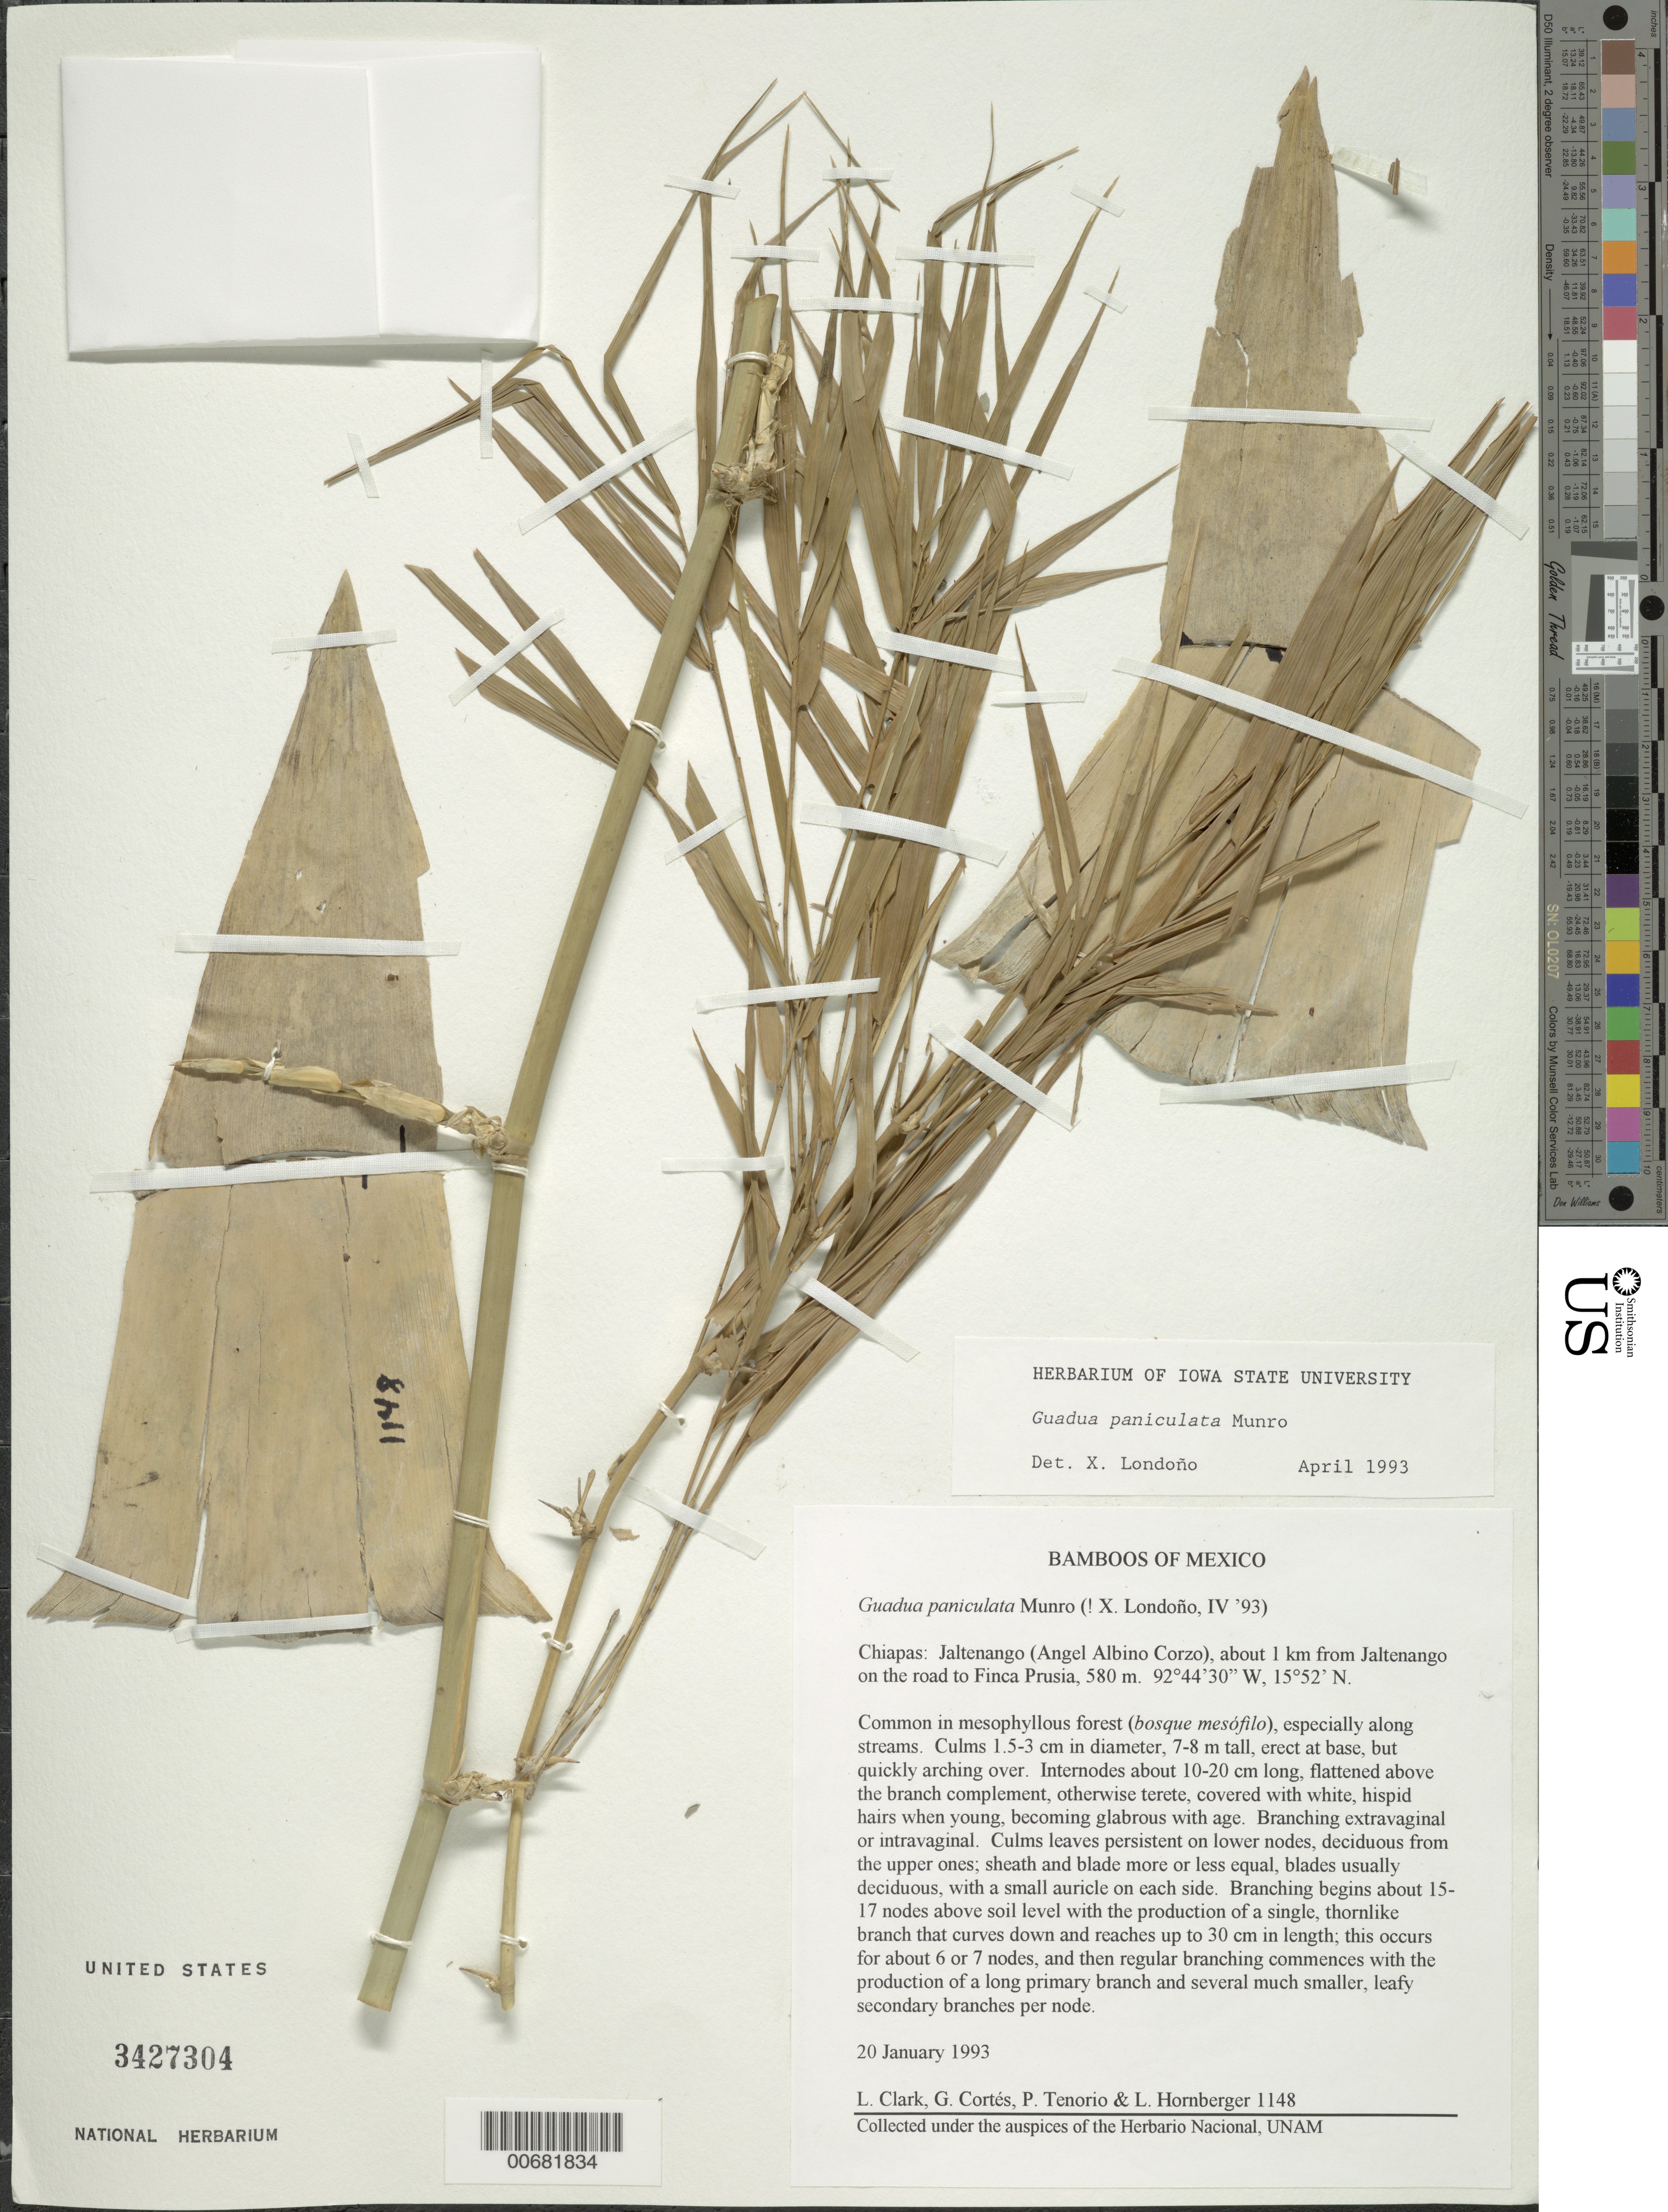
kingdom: Plantae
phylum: Tracheophyta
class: Liliopsida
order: Poales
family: Poaceae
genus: Guadua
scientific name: Guadua refracta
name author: Munro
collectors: L. G. Clark, G. Cortés R., P. Tenorio L. & L. Hornberger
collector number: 1148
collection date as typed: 20 Jan 1993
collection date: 1993-01-20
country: Mexico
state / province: Chiapas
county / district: Jaltenango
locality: Jaltenango to Tuxtla Gutierrez.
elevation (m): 580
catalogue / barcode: US 3427304